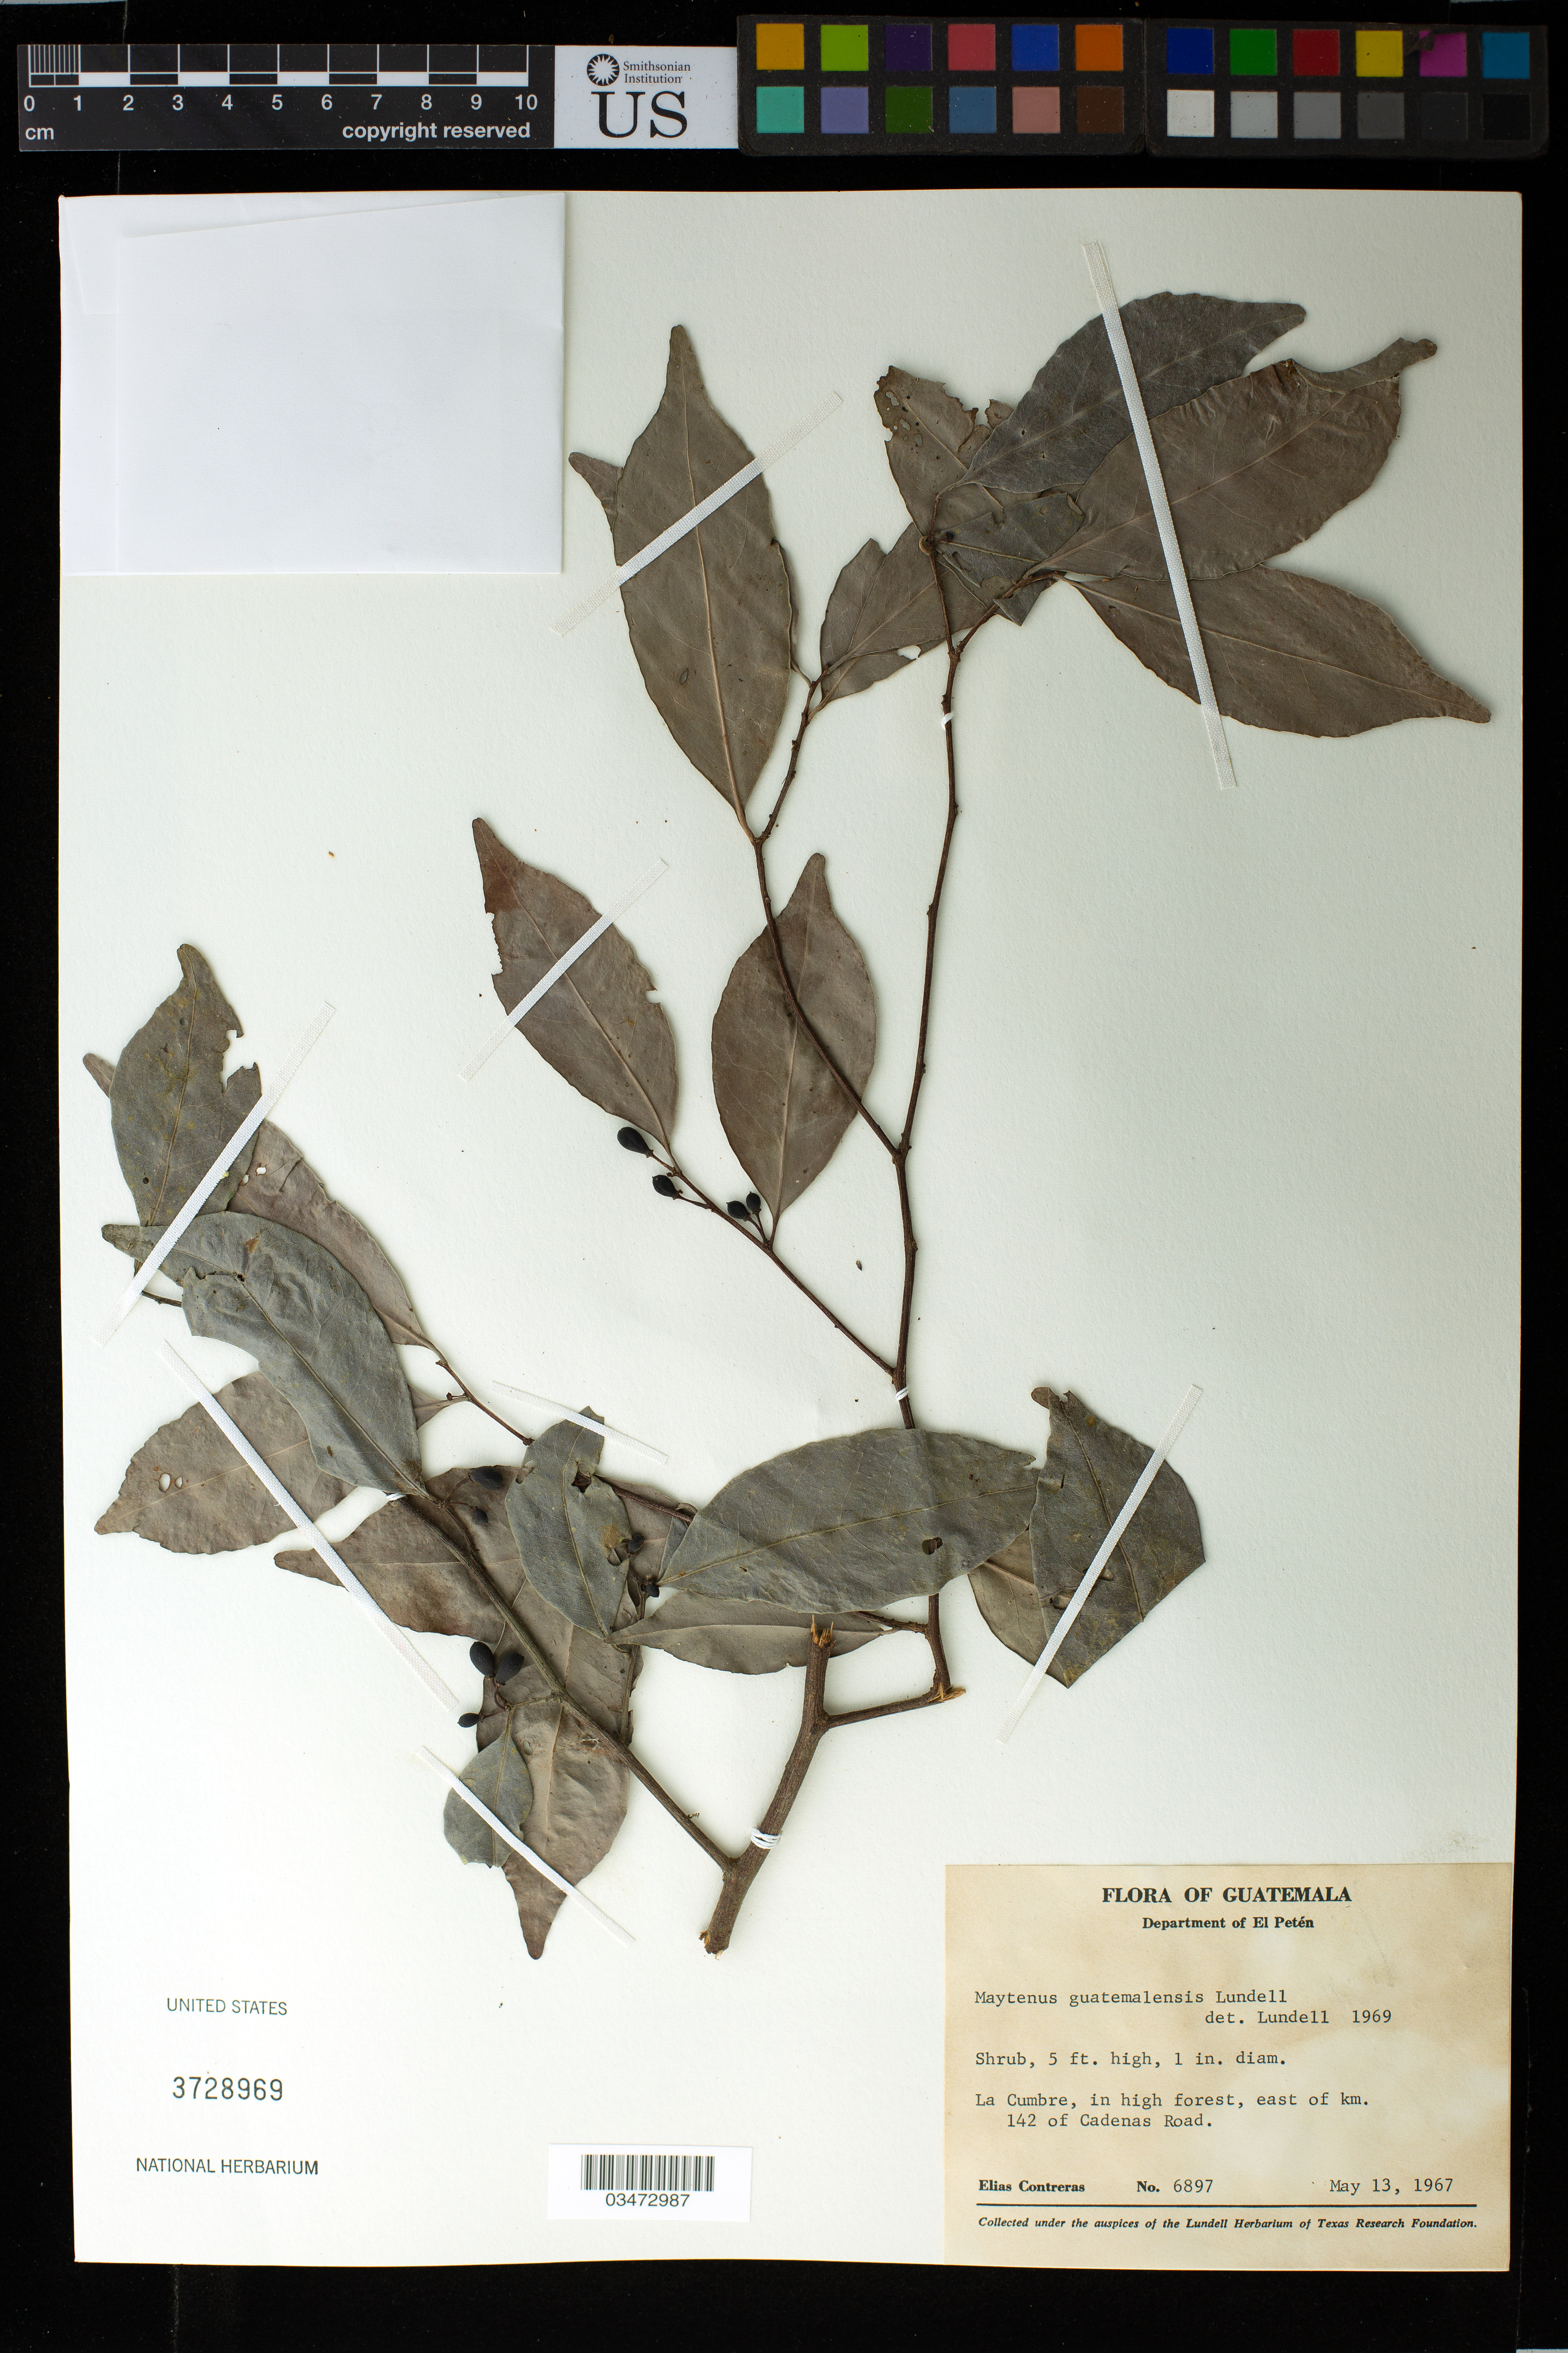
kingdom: Plantae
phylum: Tracheophyta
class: Magnoliopsida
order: Celastrales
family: Celastraceae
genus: Maytenus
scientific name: Maytenus guatemalensis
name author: Lundell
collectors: E. Contreras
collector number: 6897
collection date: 1967-05-13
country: Guatemala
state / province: El Petén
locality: La Cumbre, in high forest, east of km. 142 of Cadenas Road.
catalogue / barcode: US 3728969